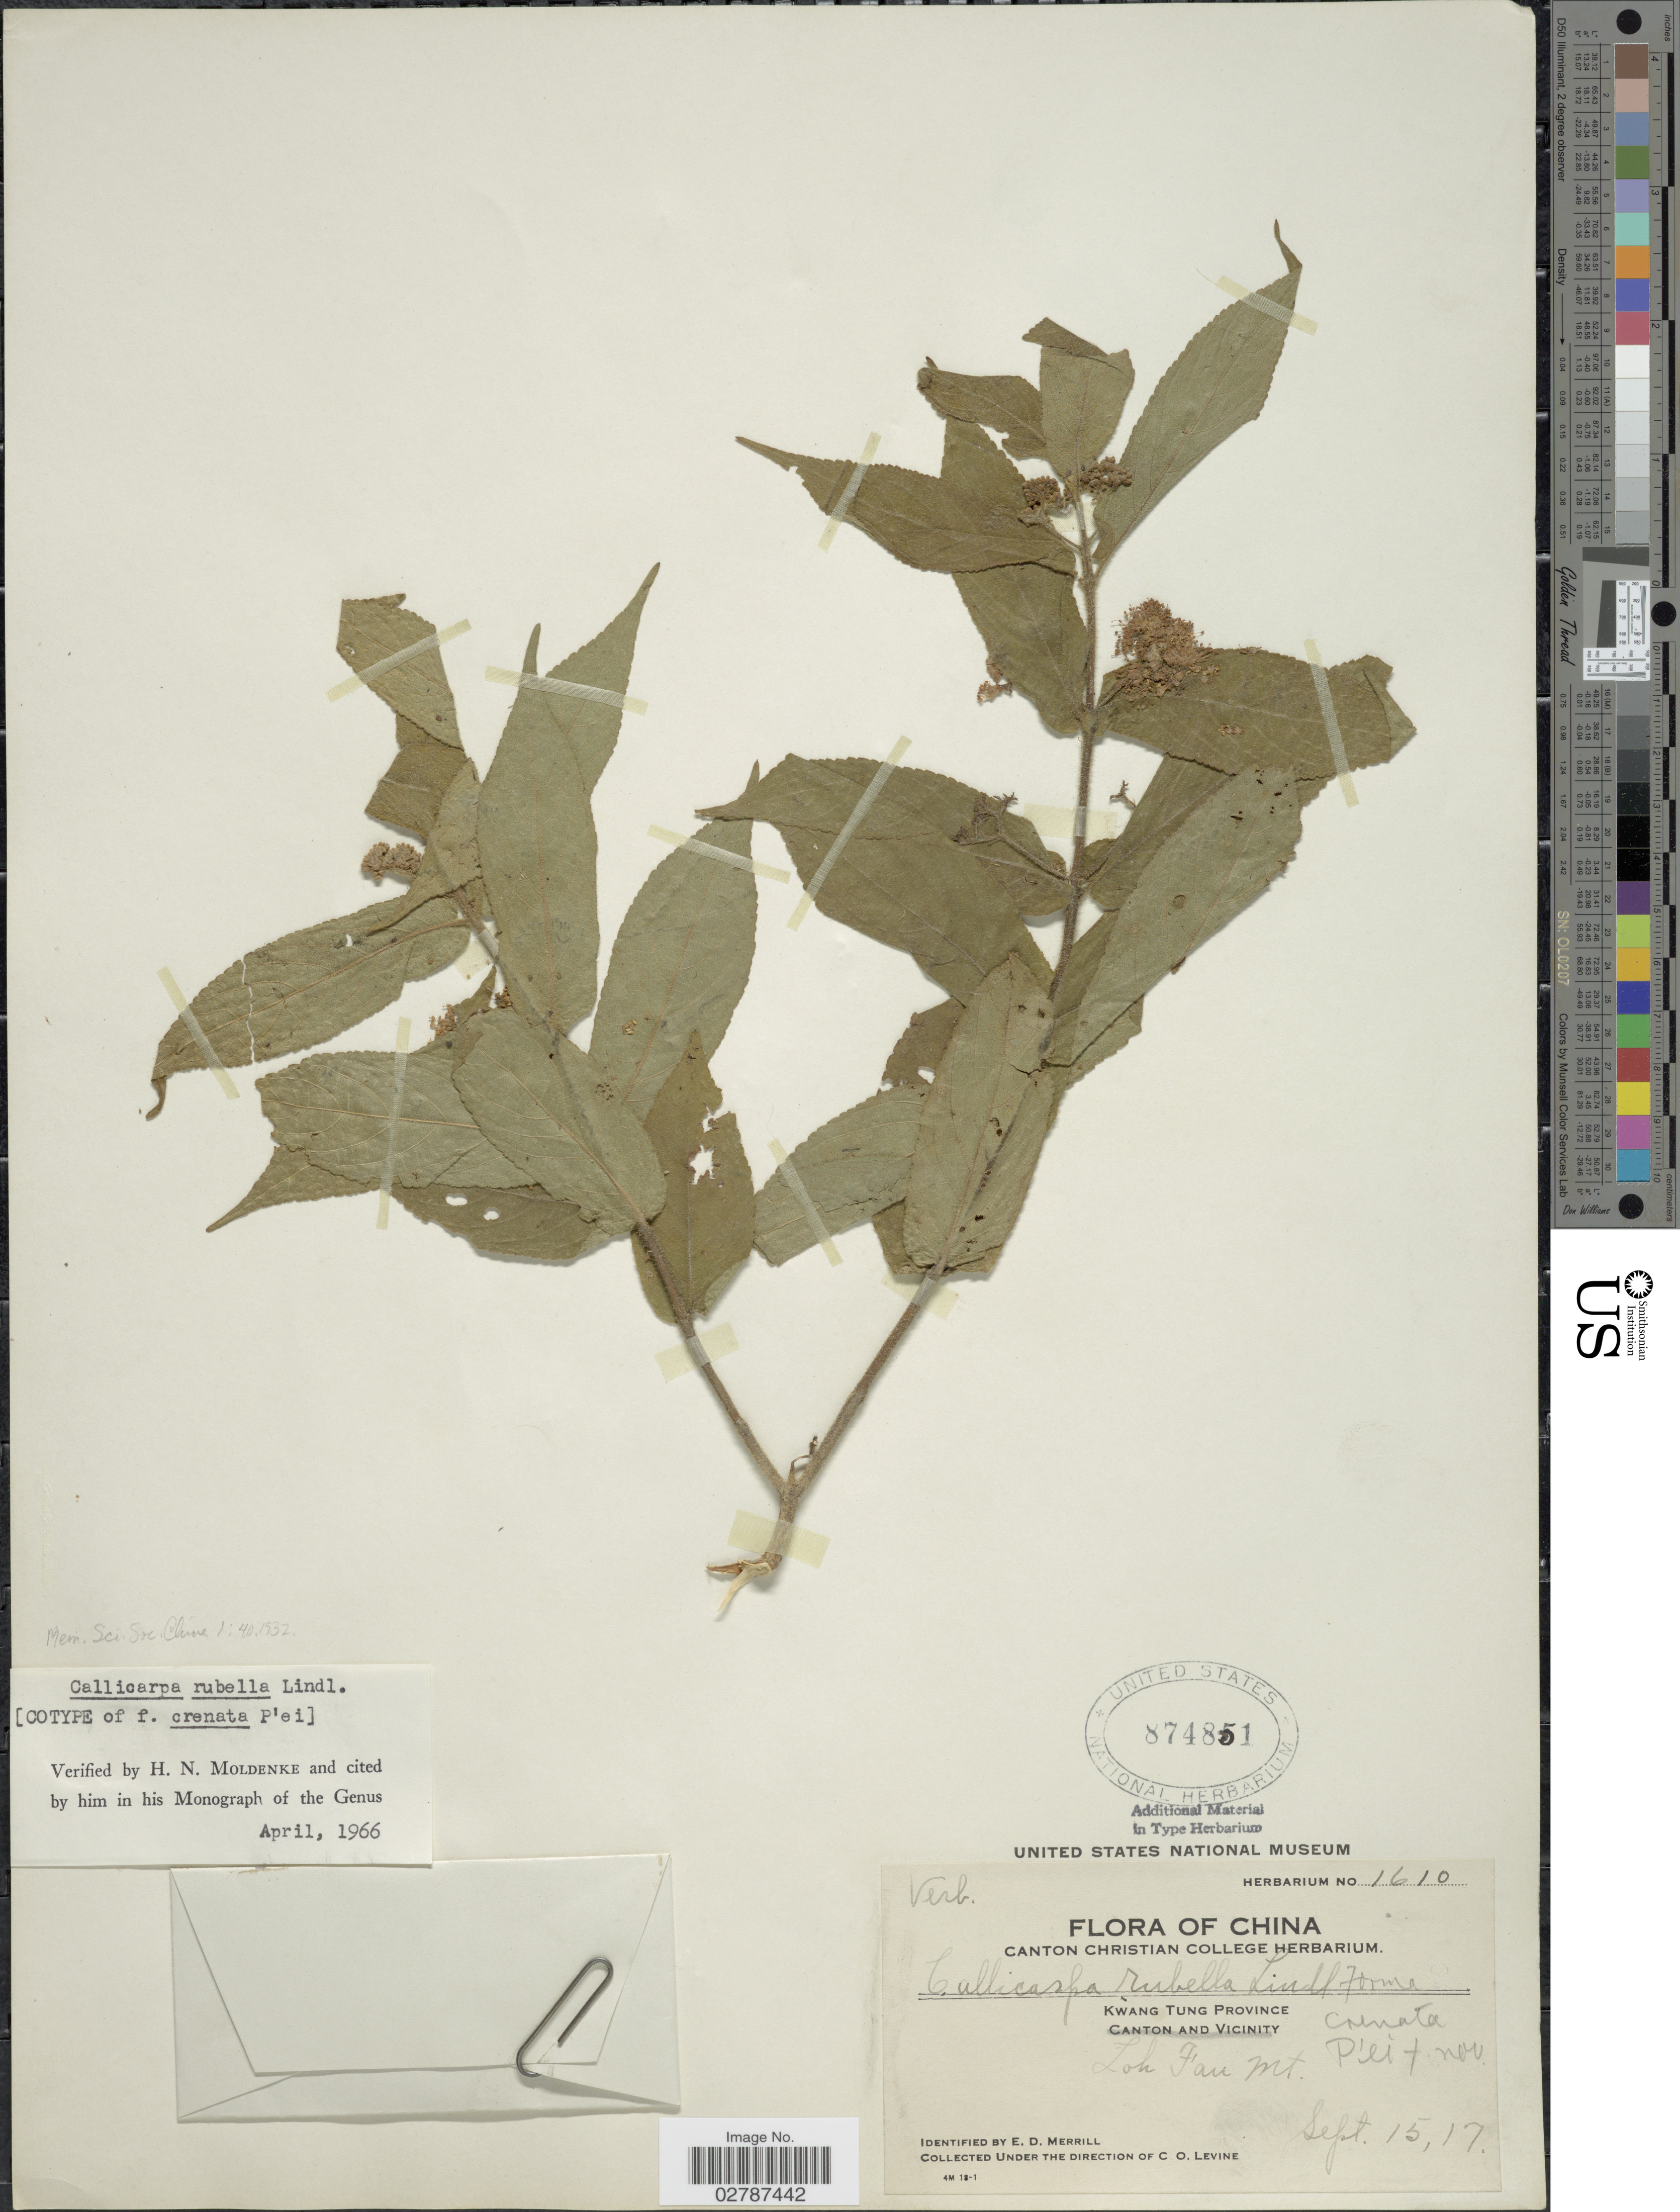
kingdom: Plantae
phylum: Tracheophyta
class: Magnoliopsida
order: Lamiales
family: Lamiaceae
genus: Callicarpa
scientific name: Callicarpa rubella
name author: Lindl.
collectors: C. O. Levine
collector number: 1610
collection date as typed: Transcribed d/m/y: 15/9/17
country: China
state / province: Guangdong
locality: Kwang Tung Province. Loh F'au Mt.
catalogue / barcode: US 874851